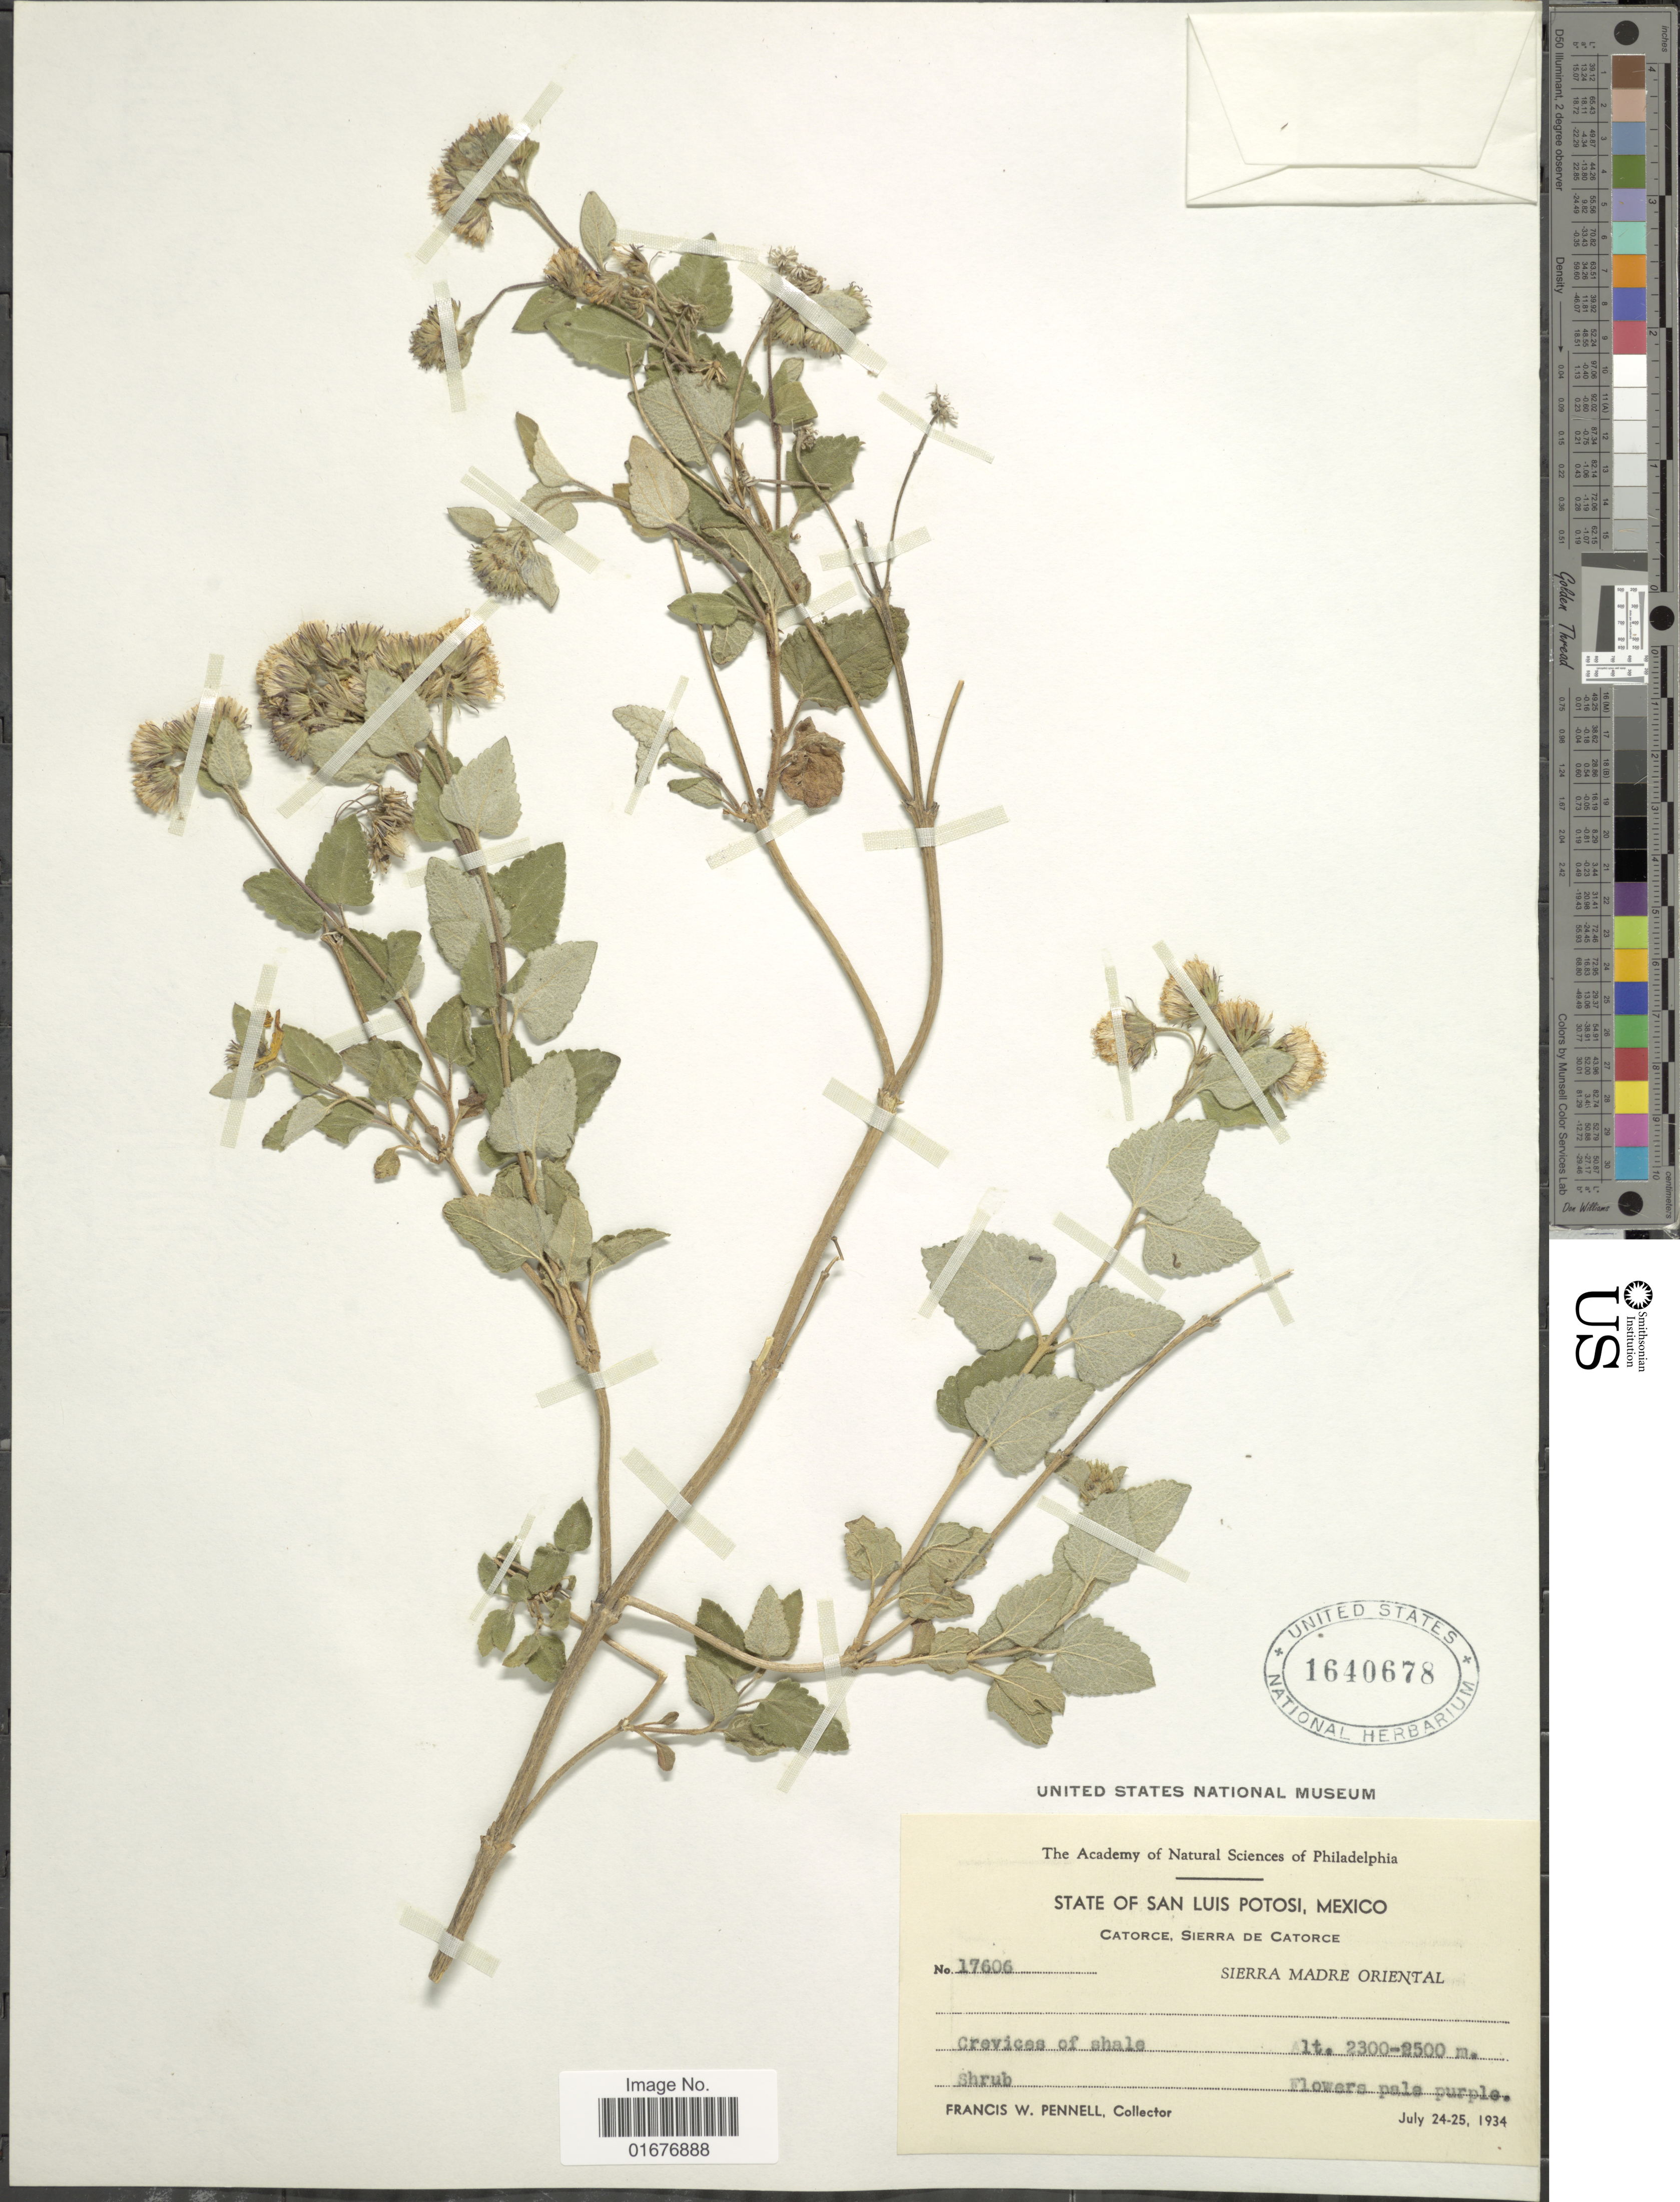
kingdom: Plantae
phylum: Tracheophyta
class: Magnoliopsida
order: Asterales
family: Asteraceae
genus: Ageratina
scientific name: Ageratina scorodonioides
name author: (A. Gray) R.M. King & H. Rob.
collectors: F. W. Pennell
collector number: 17606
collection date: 1934-07-24/1934-07-25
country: Mexico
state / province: San Luis Potosí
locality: Catorce, Sierra De Catorce, Sierra Madre Oriental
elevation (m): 2300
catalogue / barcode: US 1640678